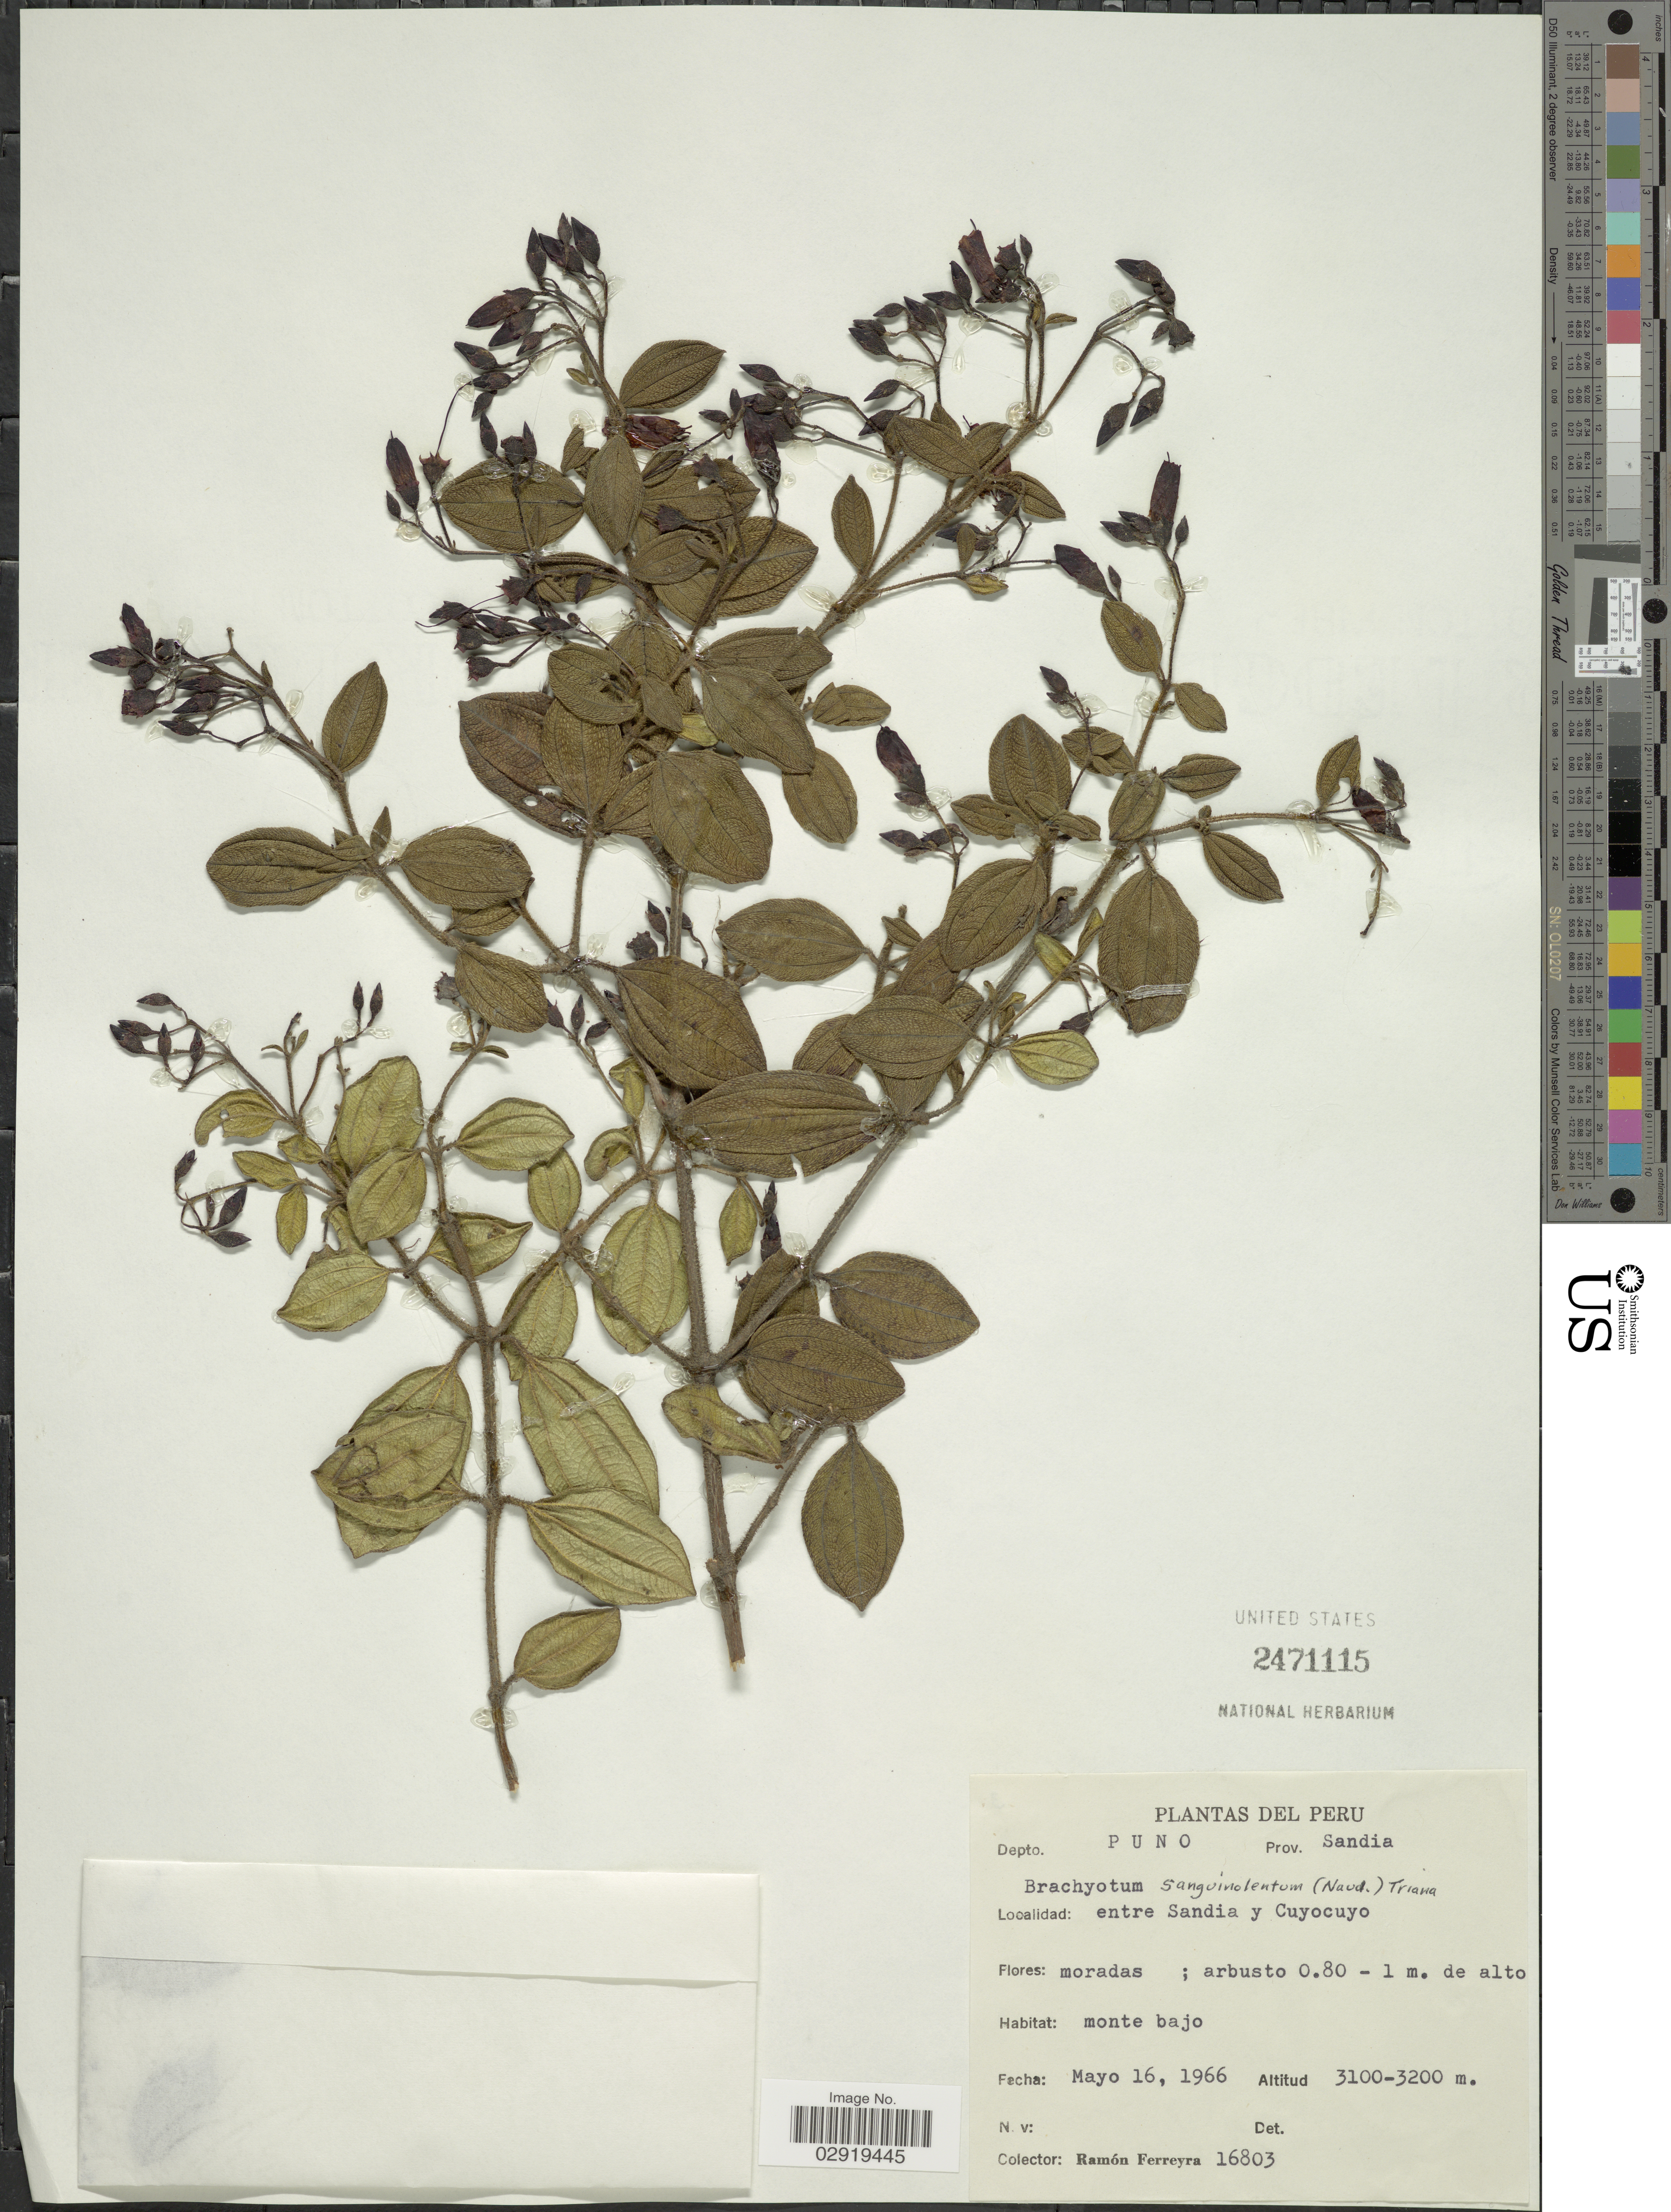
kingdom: Plantae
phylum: Tracheophyta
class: Magnoliopsida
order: Myrtales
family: Melastomataceae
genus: Brachyotum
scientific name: Brachyotum sanguinolentum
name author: (Naudin) Triana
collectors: R. A. Ferreyra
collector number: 16803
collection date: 1966-05-16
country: Peru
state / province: Puno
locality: Depto. Puno. Prov. Sandia. Entre Sandia y Cuyocuyo.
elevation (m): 3100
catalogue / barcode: US 2471115